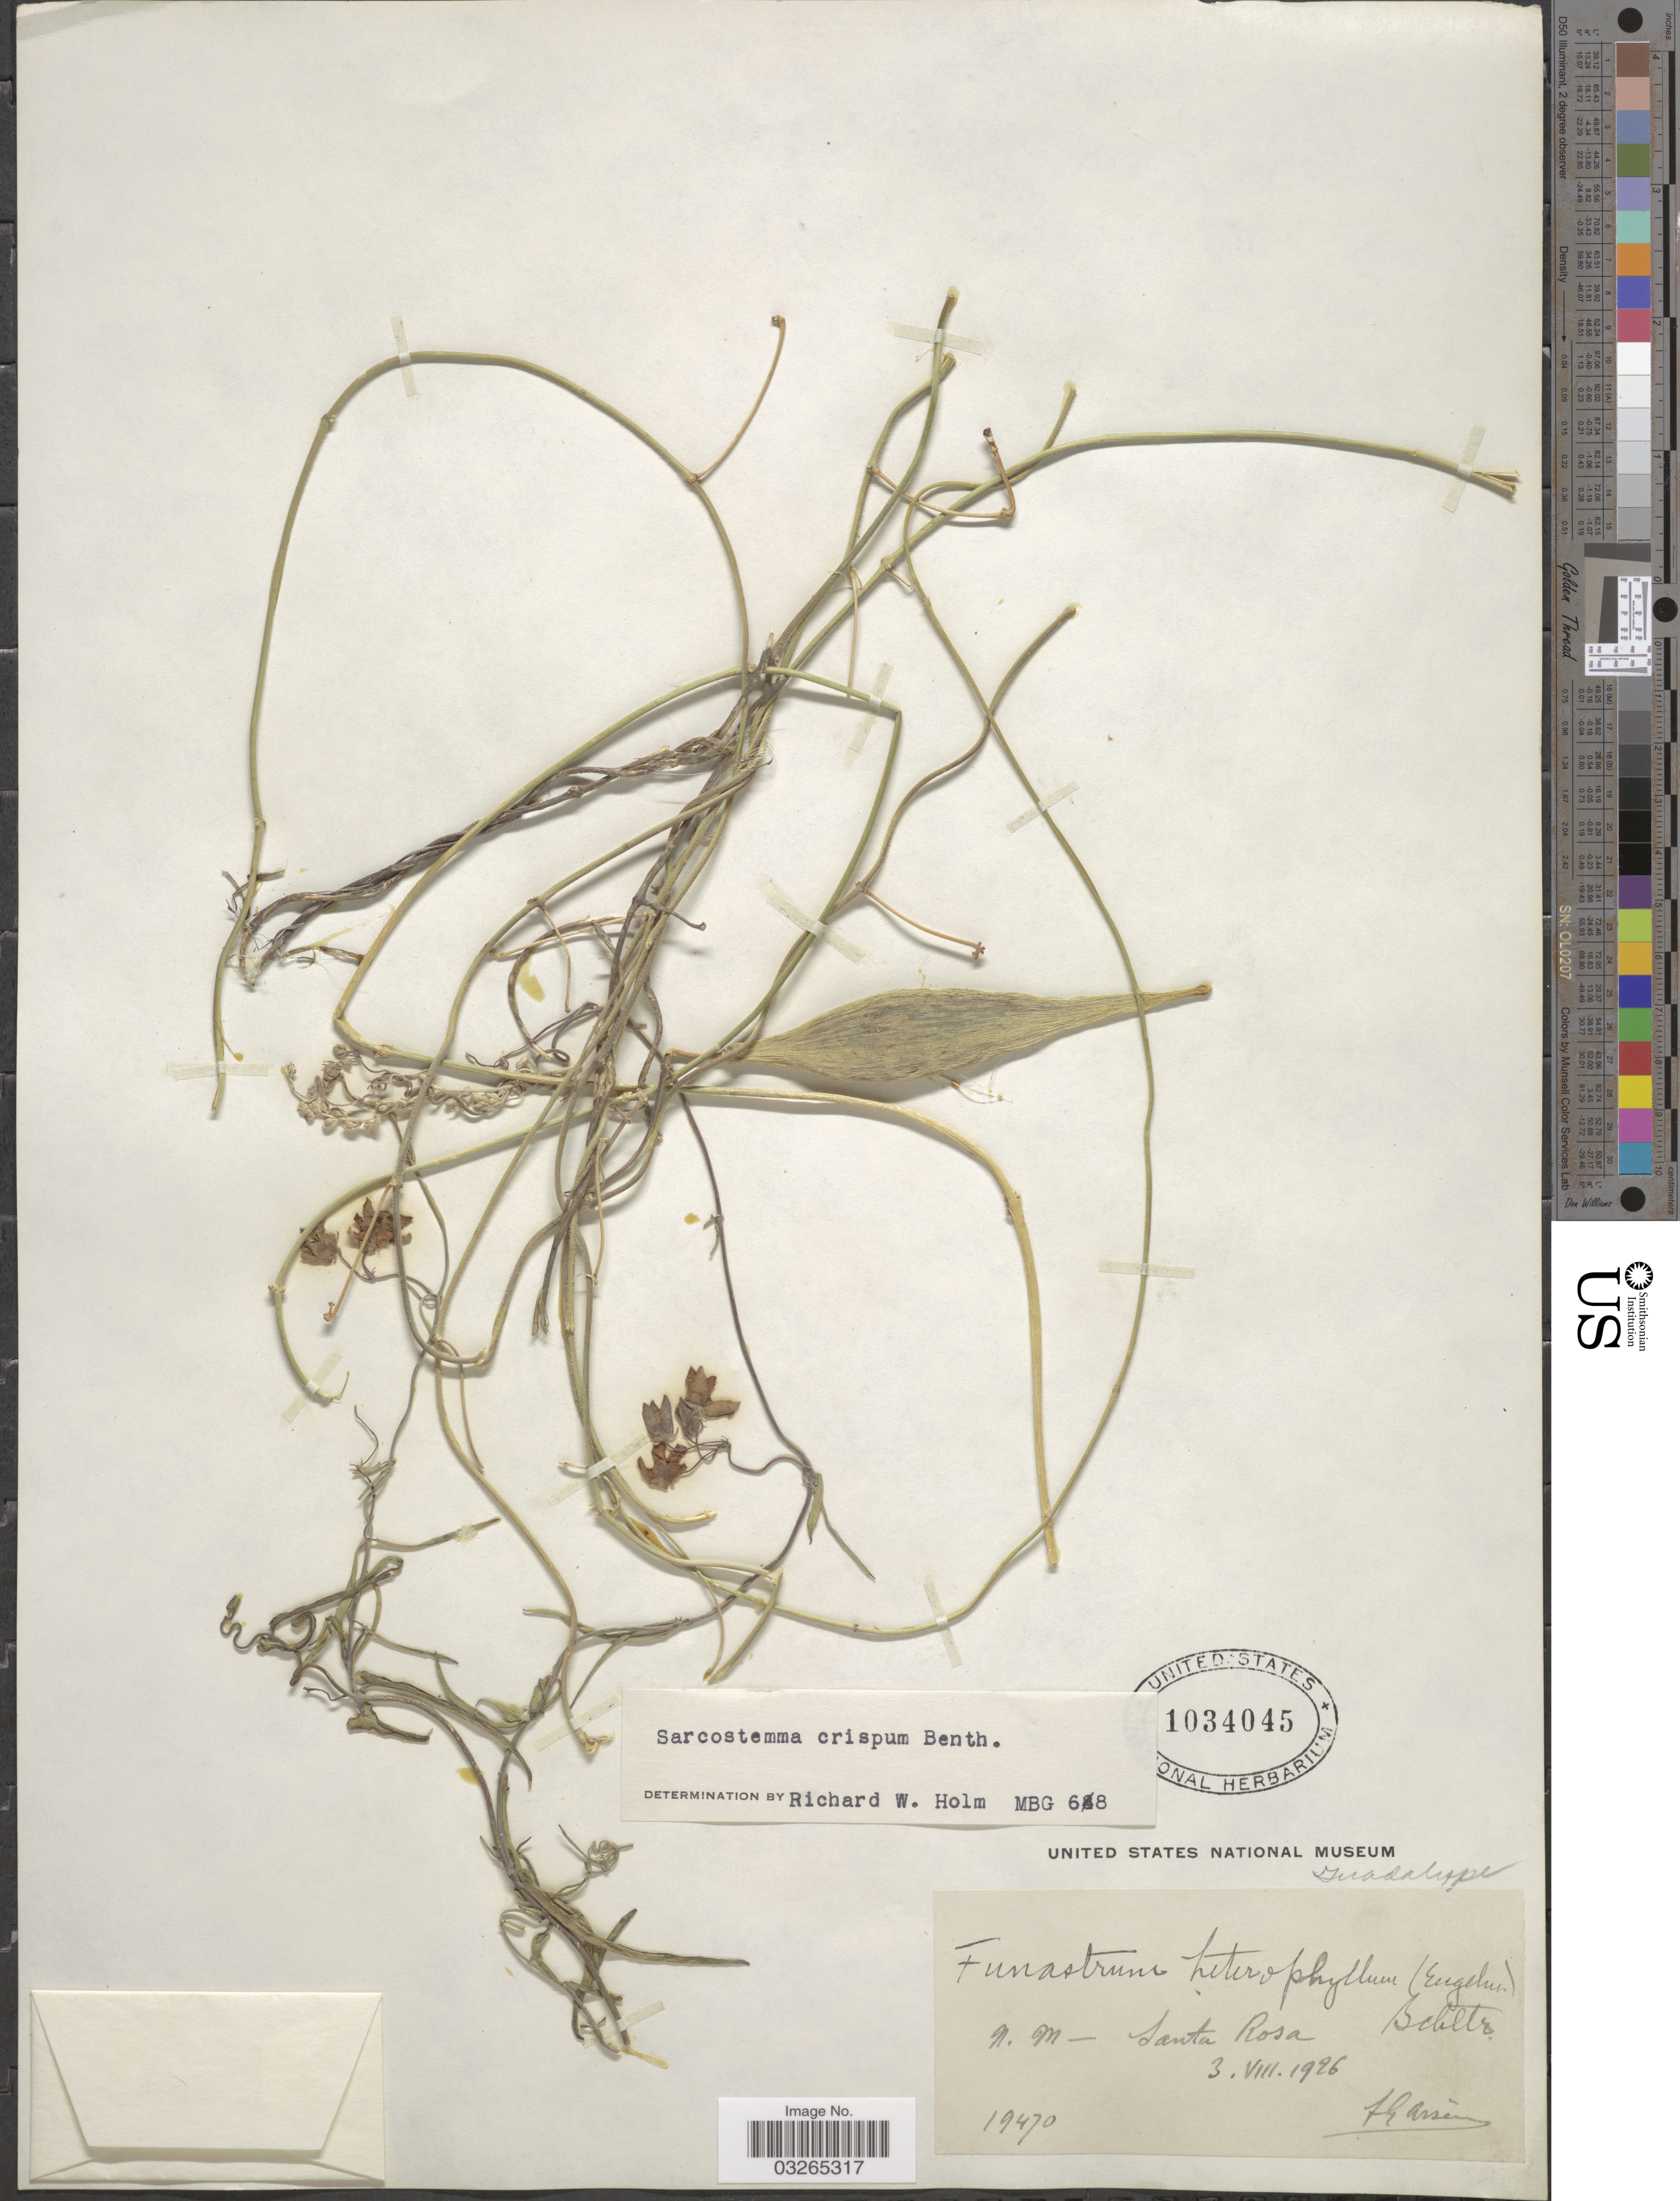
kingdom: Plantae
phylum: Tracheophyta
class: Magnoliopsida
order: Gentianales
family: Apocynaceae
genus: Sarcostemma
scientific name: Sarcostemma crispum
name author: Benth.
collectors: F. Arsène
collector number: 19470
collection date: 1926-08-03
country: United States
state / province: New Mexico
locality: Santa Rosa. Guadalupe.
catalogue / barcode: US 1034045